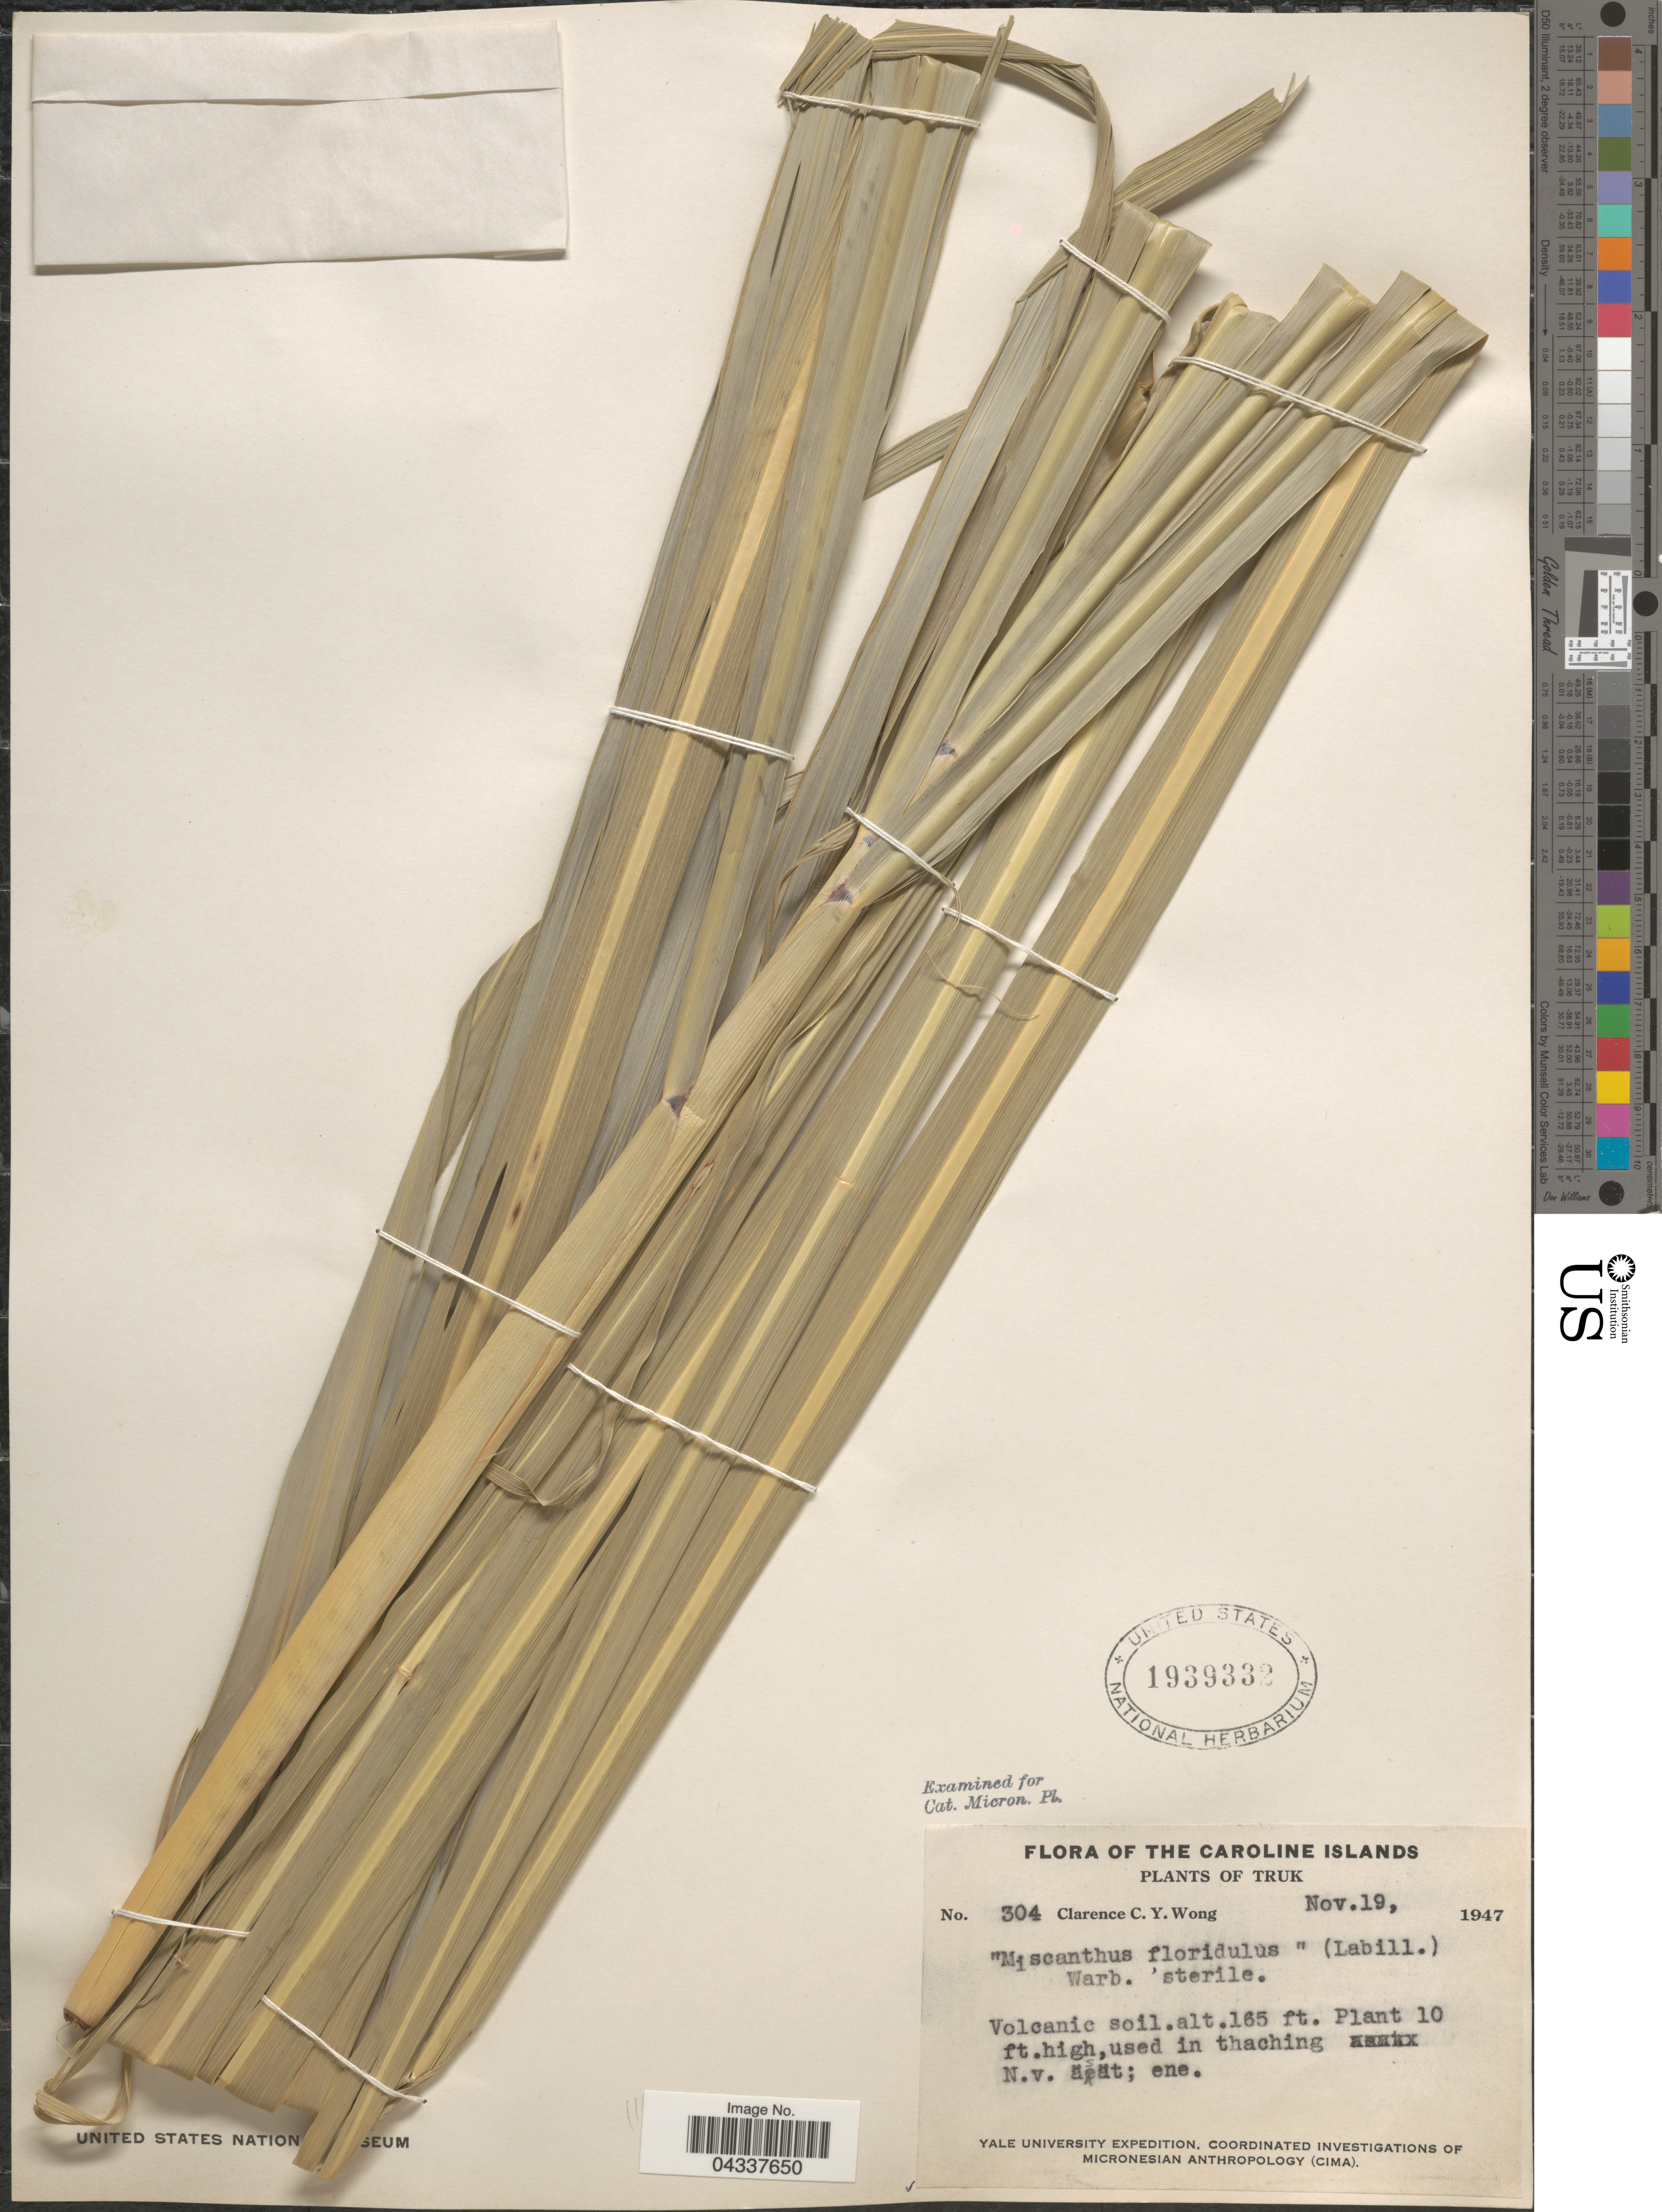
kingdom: Plantae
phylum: Tracheophyta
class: Liliopsida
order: Poales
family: Poaceae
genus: Miscanthus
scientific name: Miscanthus floridulus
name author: (Labill.) Warb.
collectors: C. Y. C. Wong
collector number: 304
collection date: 1947-11-19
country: Micronesia, Federated States of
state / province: Truk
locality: Caroline Islands. Yale University Expedition.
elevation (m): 50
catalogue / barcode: US 1939332